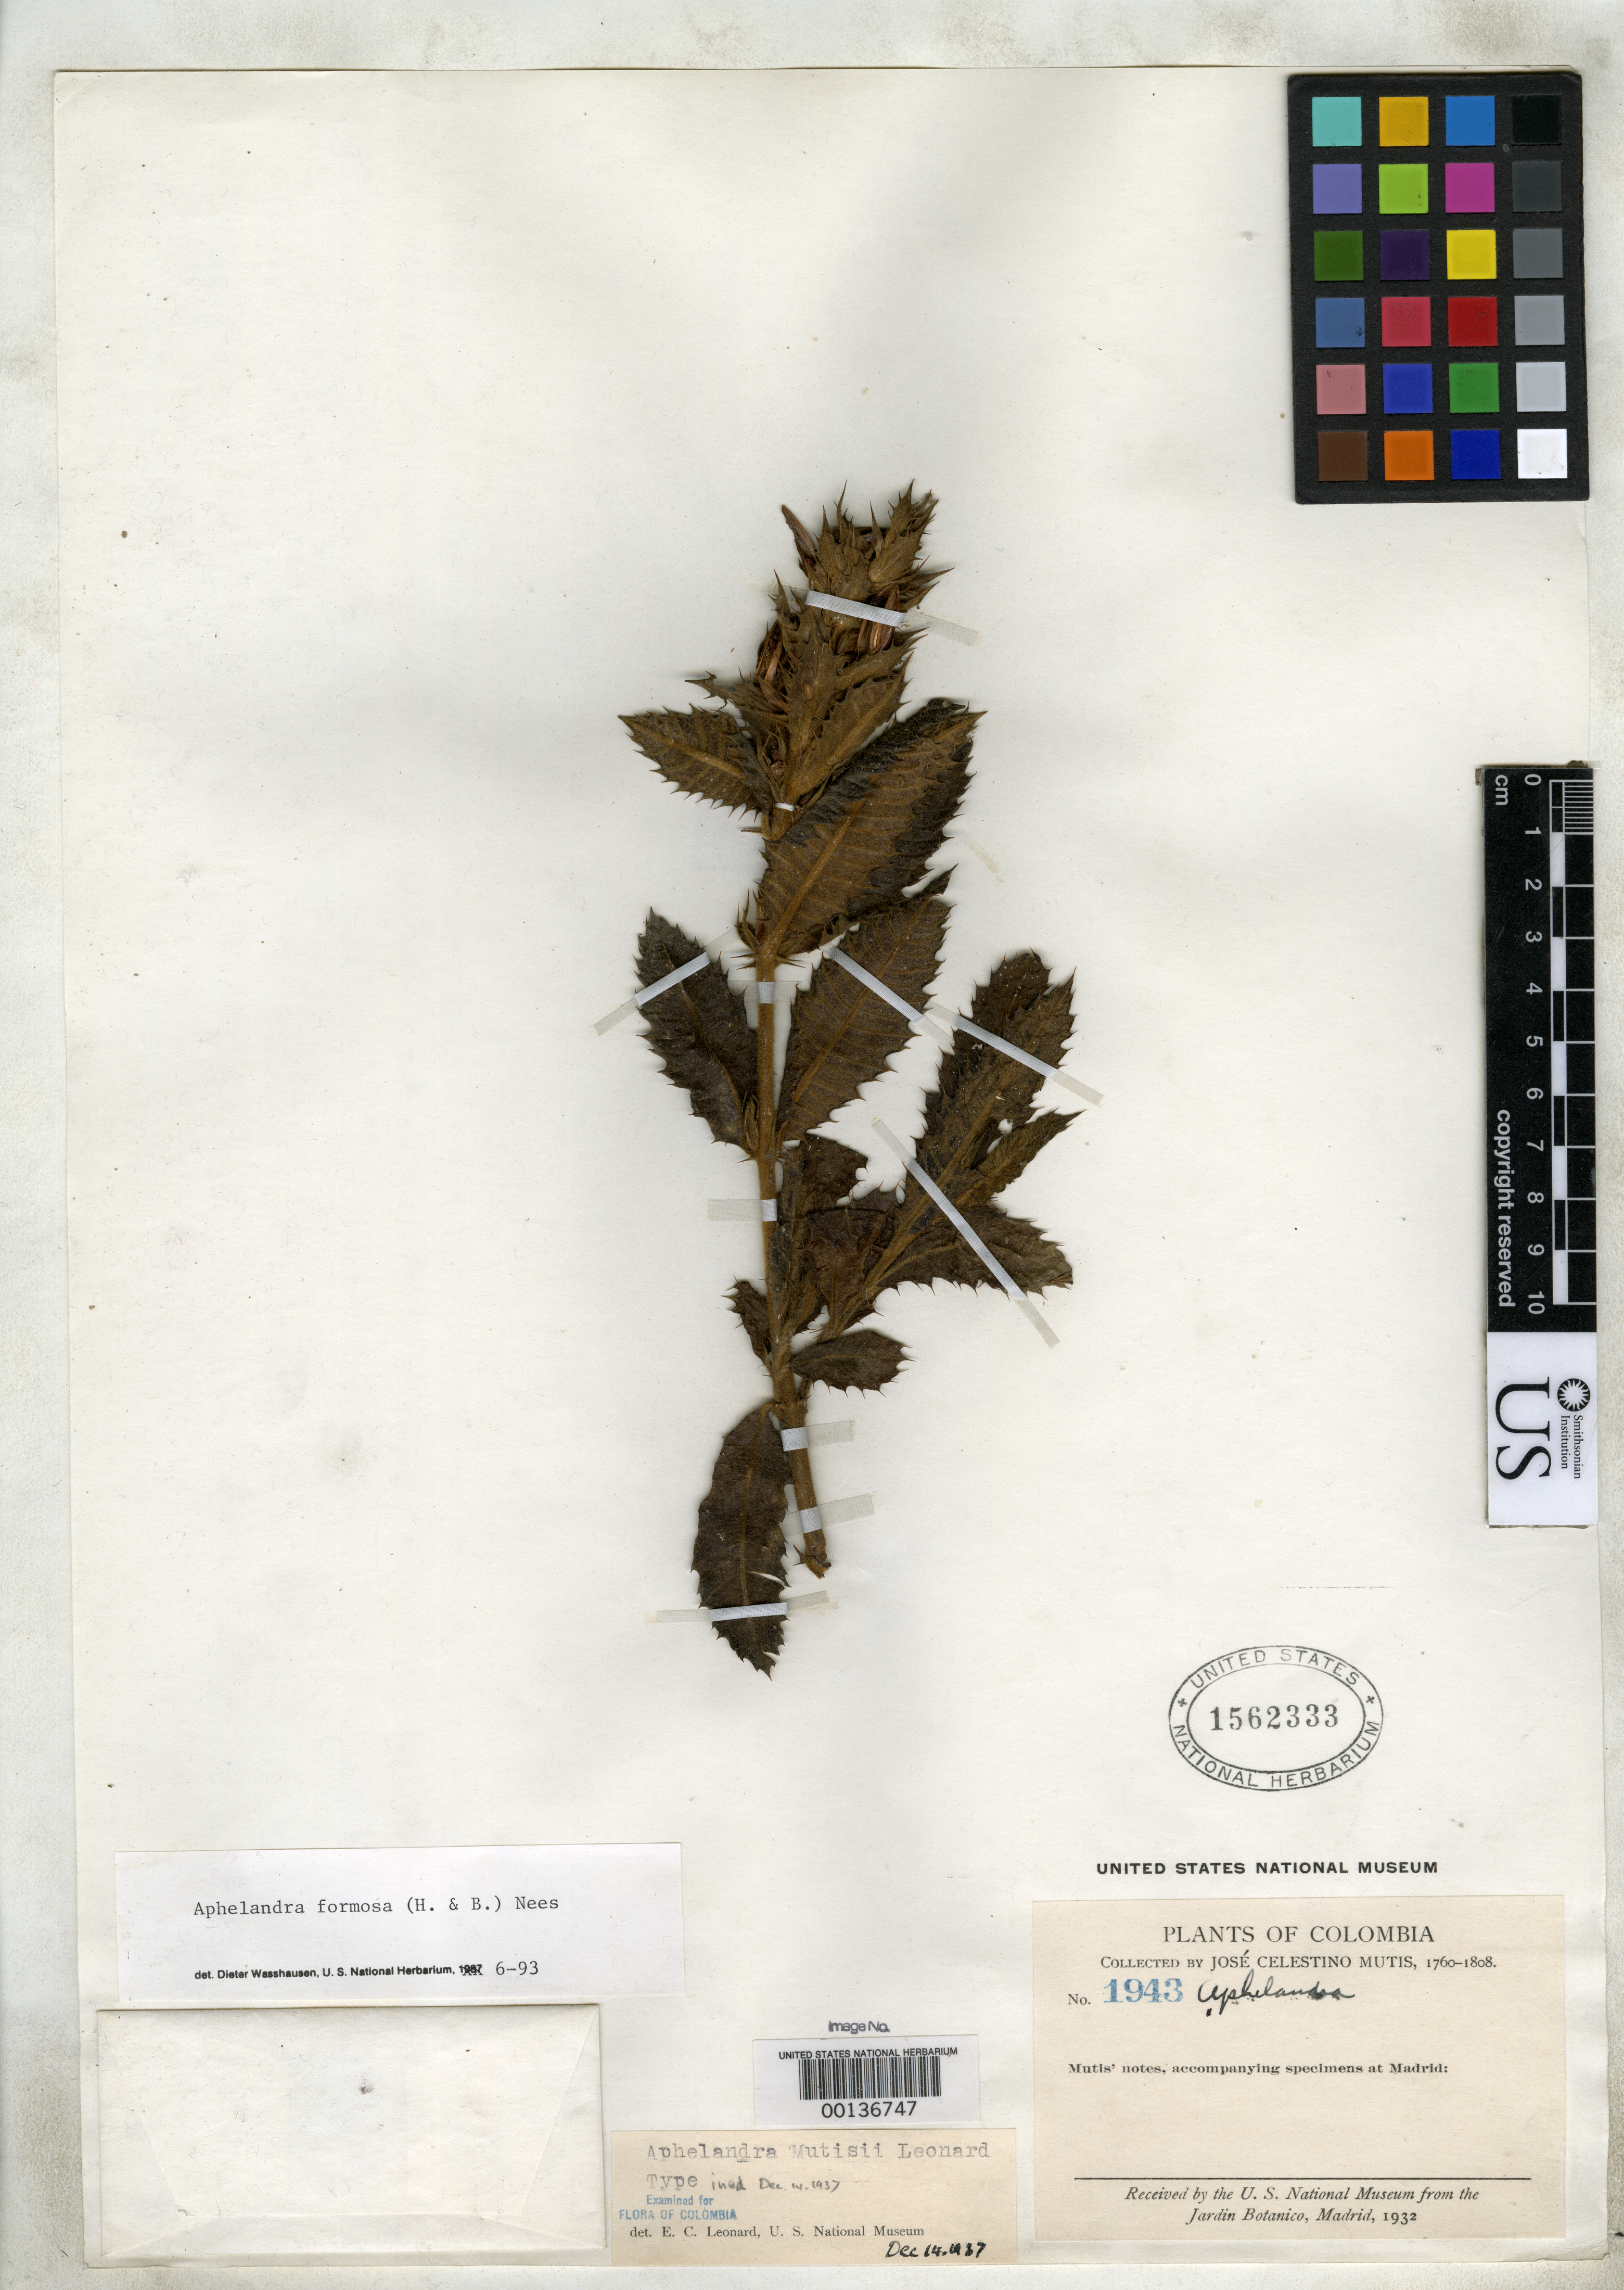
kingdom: Plantae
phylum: Tracheophyta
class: Magnoliopsida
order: Lamiales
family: Acanthaceae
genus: Aphelandra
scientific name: Aphelandra mutisii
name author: Leonard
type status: Holotype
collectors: J. C. B. Mutis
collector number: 1943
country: Colombia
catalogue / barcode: US 1562333